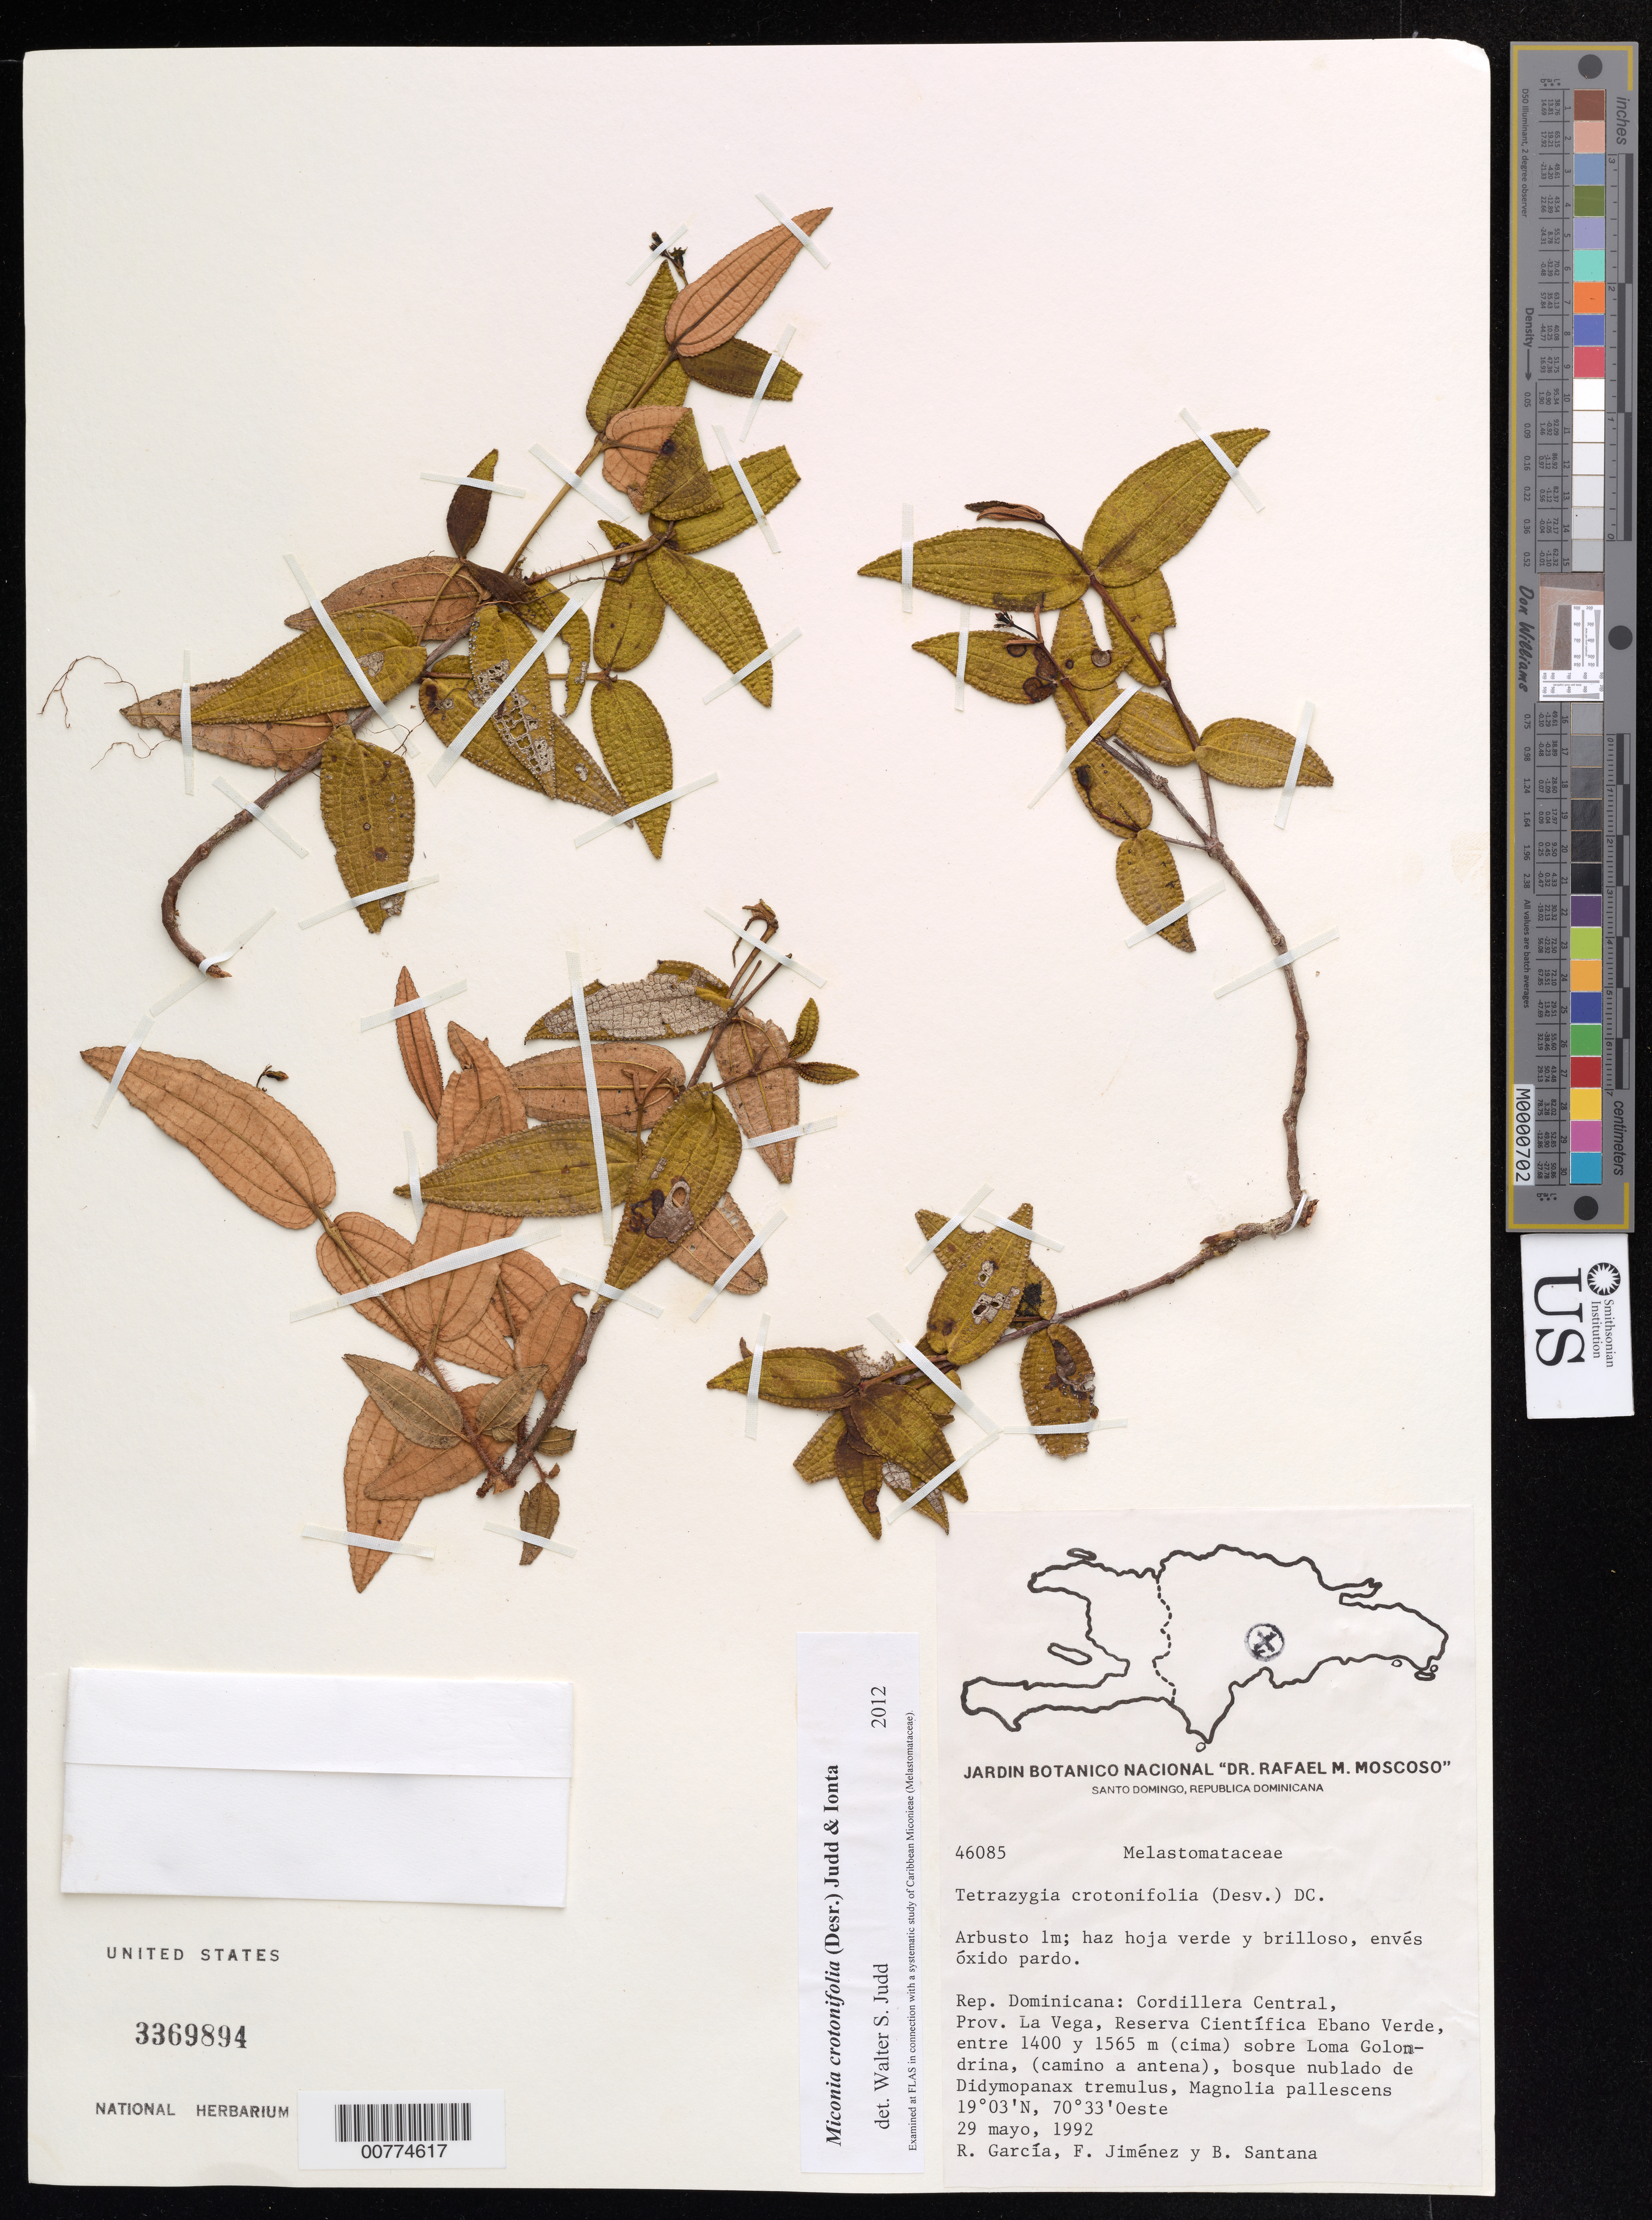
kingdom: Plantae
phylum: Tracheophyta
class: Magnoliopsida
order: Myrtales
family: Melastomataceae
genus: Miconia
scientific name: Miconia crotonifolia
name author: (Desr.) Judd & Ionta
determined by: Judd, Walter S.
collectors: R. G. García, F. Jiménez & B. Santana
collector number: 46085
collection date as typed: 29 May 1992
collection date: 1992-05-29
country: Dominican Republic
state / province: La Vega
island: Hispaniola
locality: Cordillera Central, Scientific Reserve Ebano Verde, between 1400 and 1565 m (top) over Loma Golondrina, (road to "antena").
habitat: Cloudy forest of Didymopanax tremulus, Magnolia pallescens.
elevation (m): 1400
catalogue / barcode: US 3369894